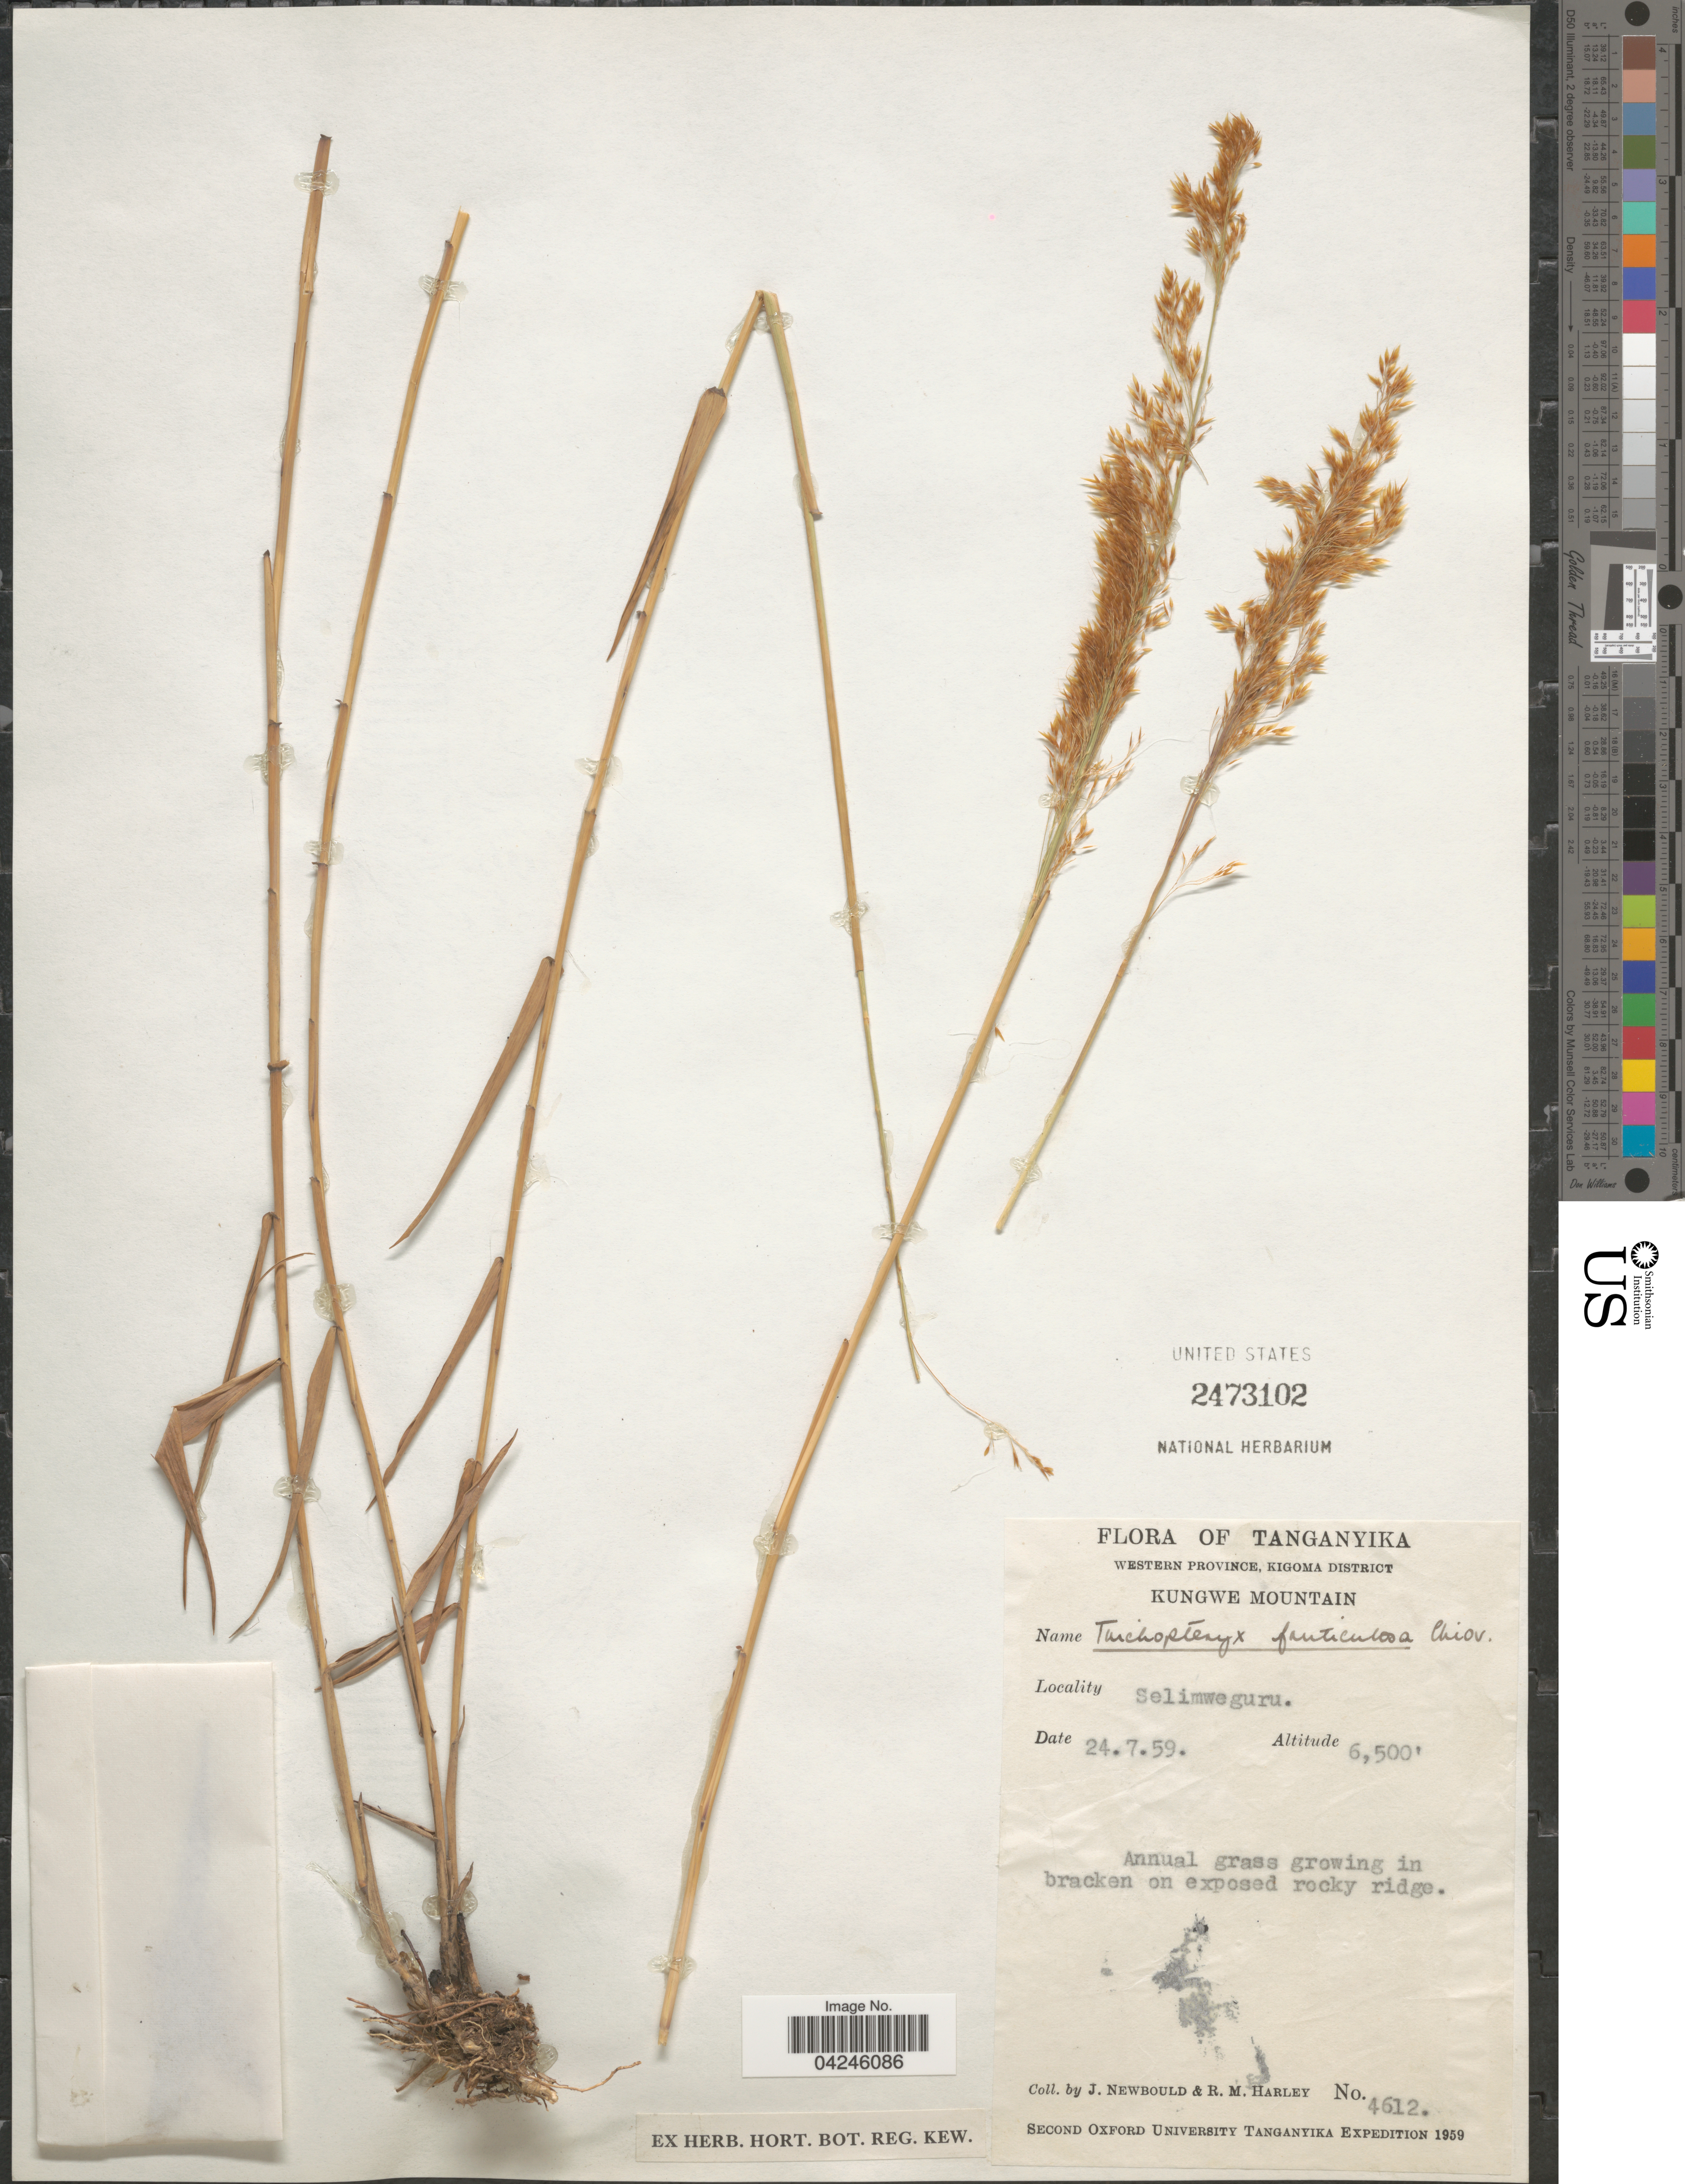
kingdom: Plantae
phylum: Tracheophyta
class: Liliopsida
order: Poales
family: Poaceae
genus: Trichopteryx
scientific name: Trichopteryx fruticulosa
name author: Chiov.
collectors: J. Newbould & R. M. Harley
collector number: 4612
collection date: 1959-07-24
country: Tanzania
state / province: Kigoma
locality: Tanganyika. Western Province, Kigoma District. Kungwe Mountain. Selimweguru. Annual grass growing in bracken on exposed rocky ridge. Second Oxford University Tanganyika Expedition 1959.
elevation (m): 1981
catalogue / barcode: US 2473102